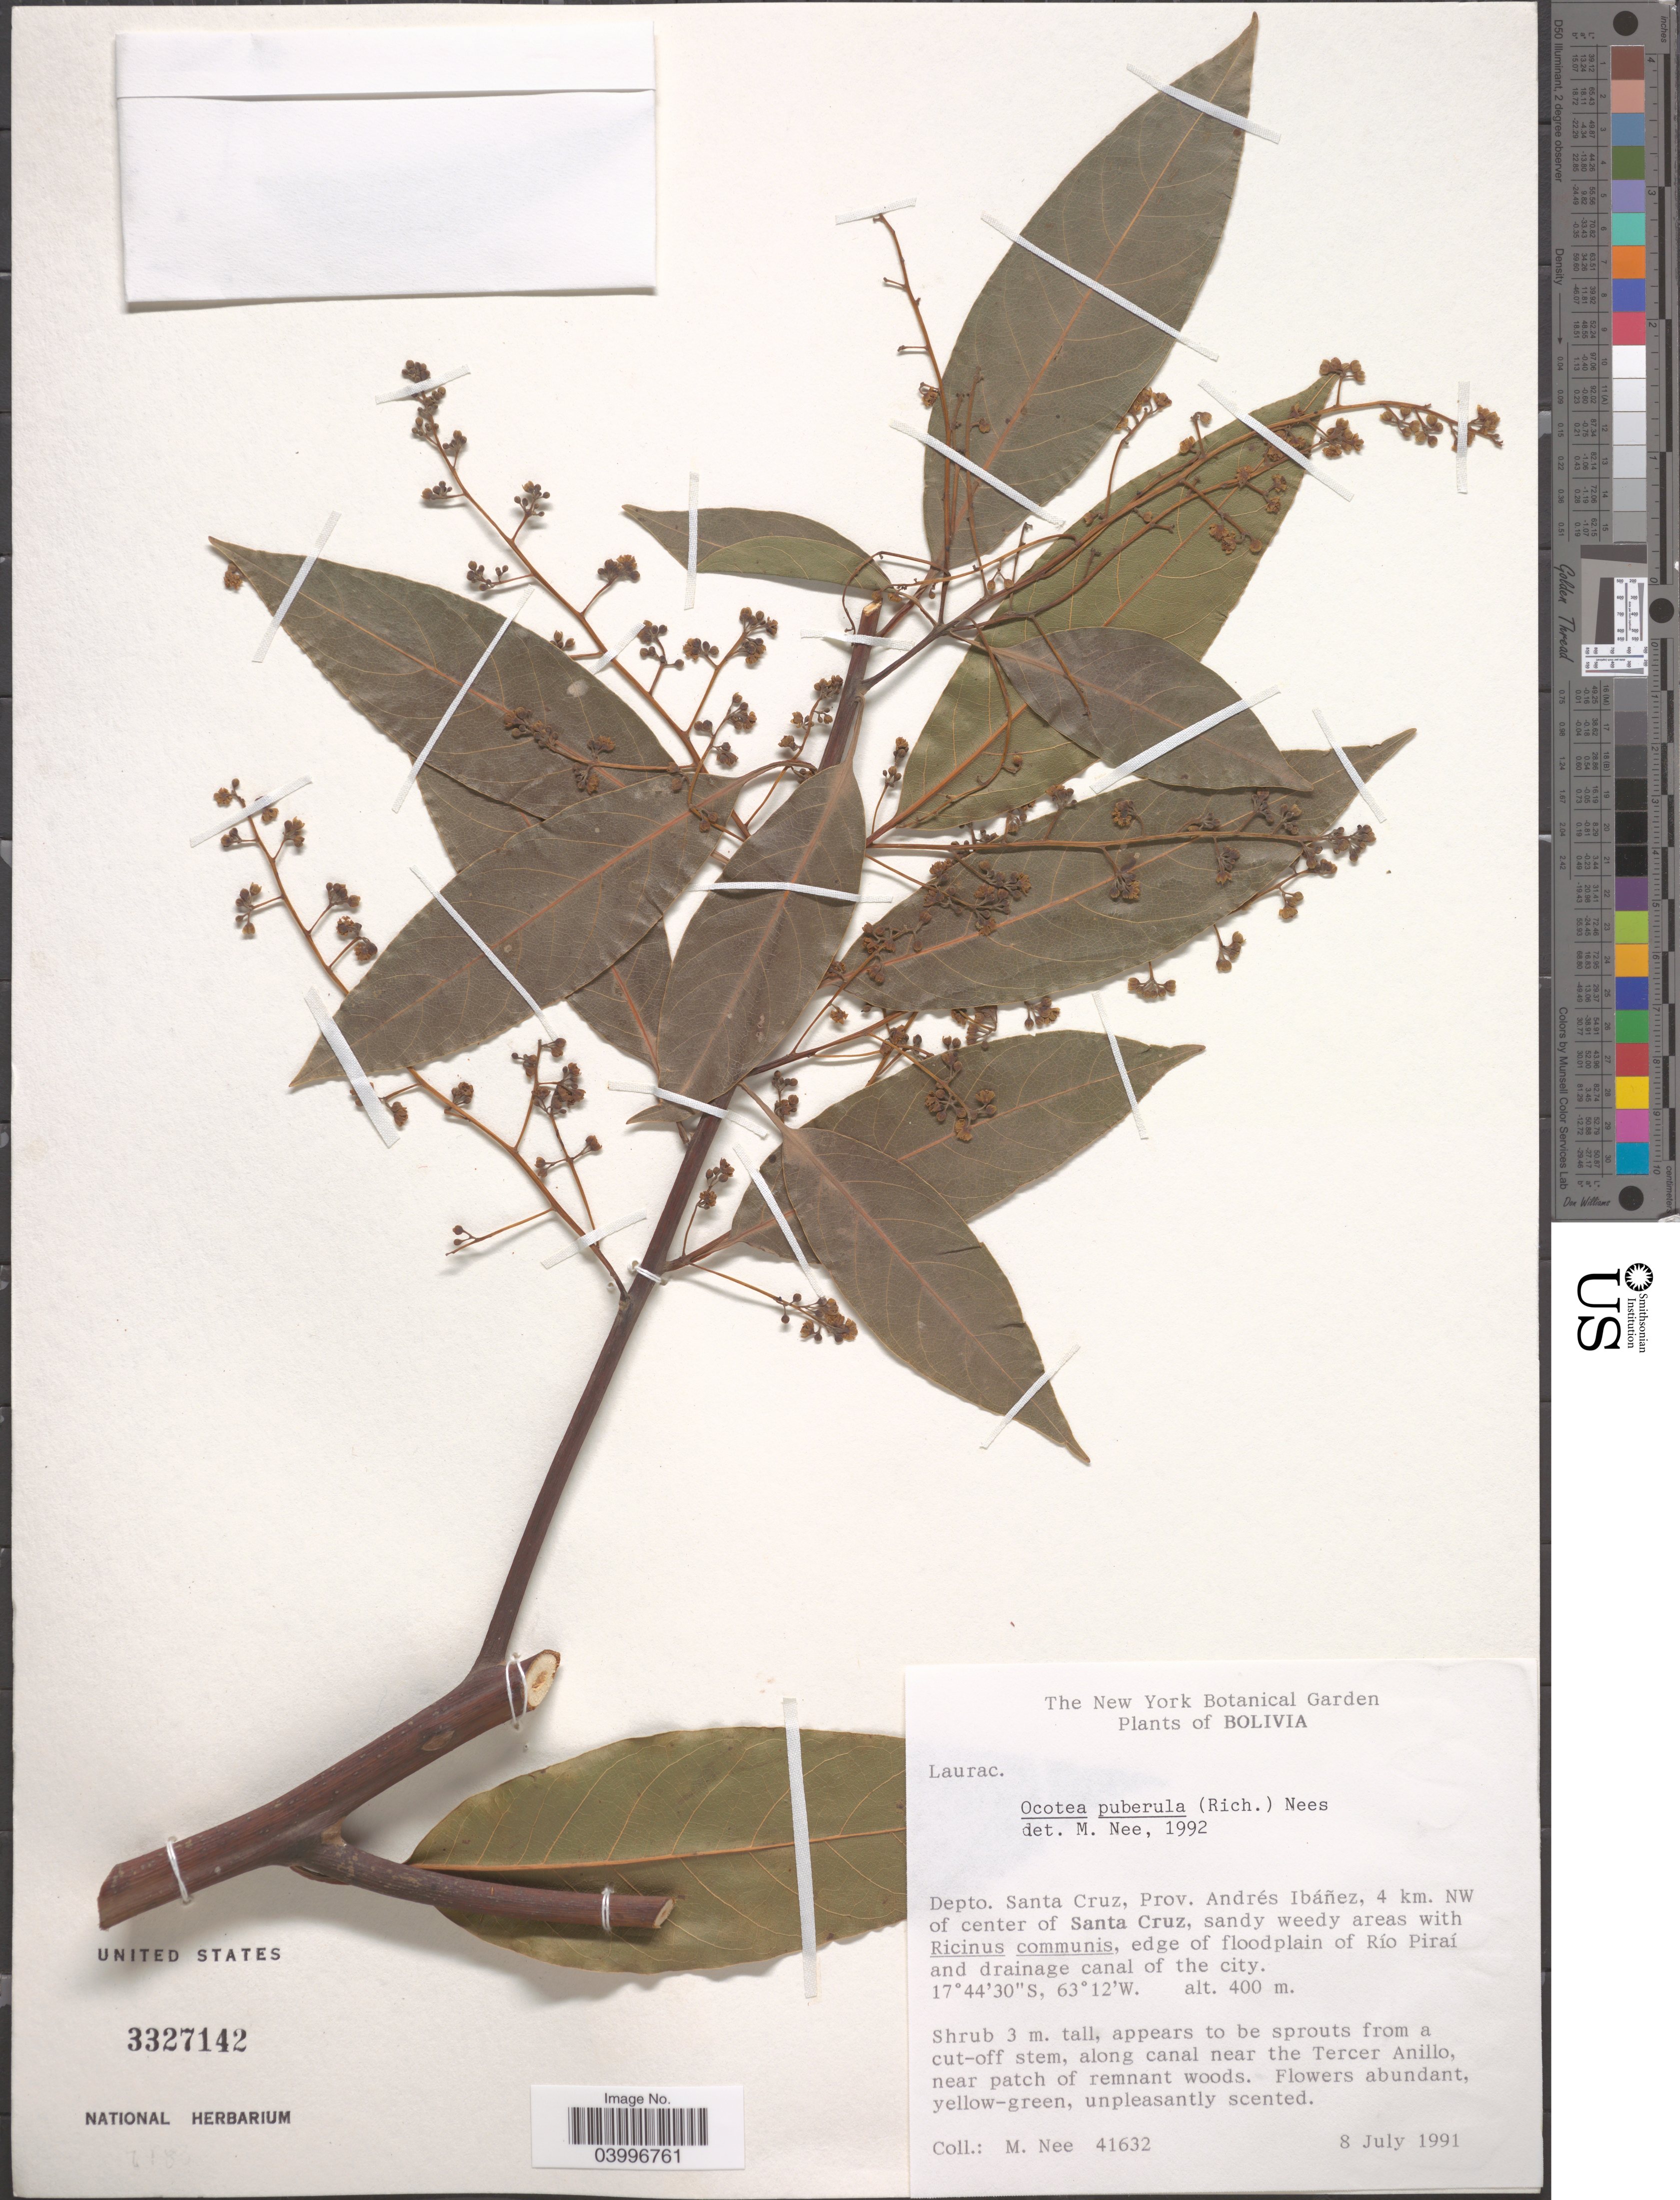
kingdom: Plantae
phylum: Tracheophyta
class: Magnoliopsida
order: Laurales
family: Lauraceae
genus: Ocotea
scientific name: Ocotea puberula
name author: (Rich.) Nees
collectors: M. Nee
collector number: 41632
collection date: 1991-07-08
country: Bolivia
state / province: Santa Cruz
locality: Depto. Santa Cruz, Prov. Andrés Ibáñez, 4 km. NW of center of Santa Cruz, edge of floodplain of Río Piraí and drainage canal of the city.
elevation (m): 400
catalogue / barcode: US 3327142